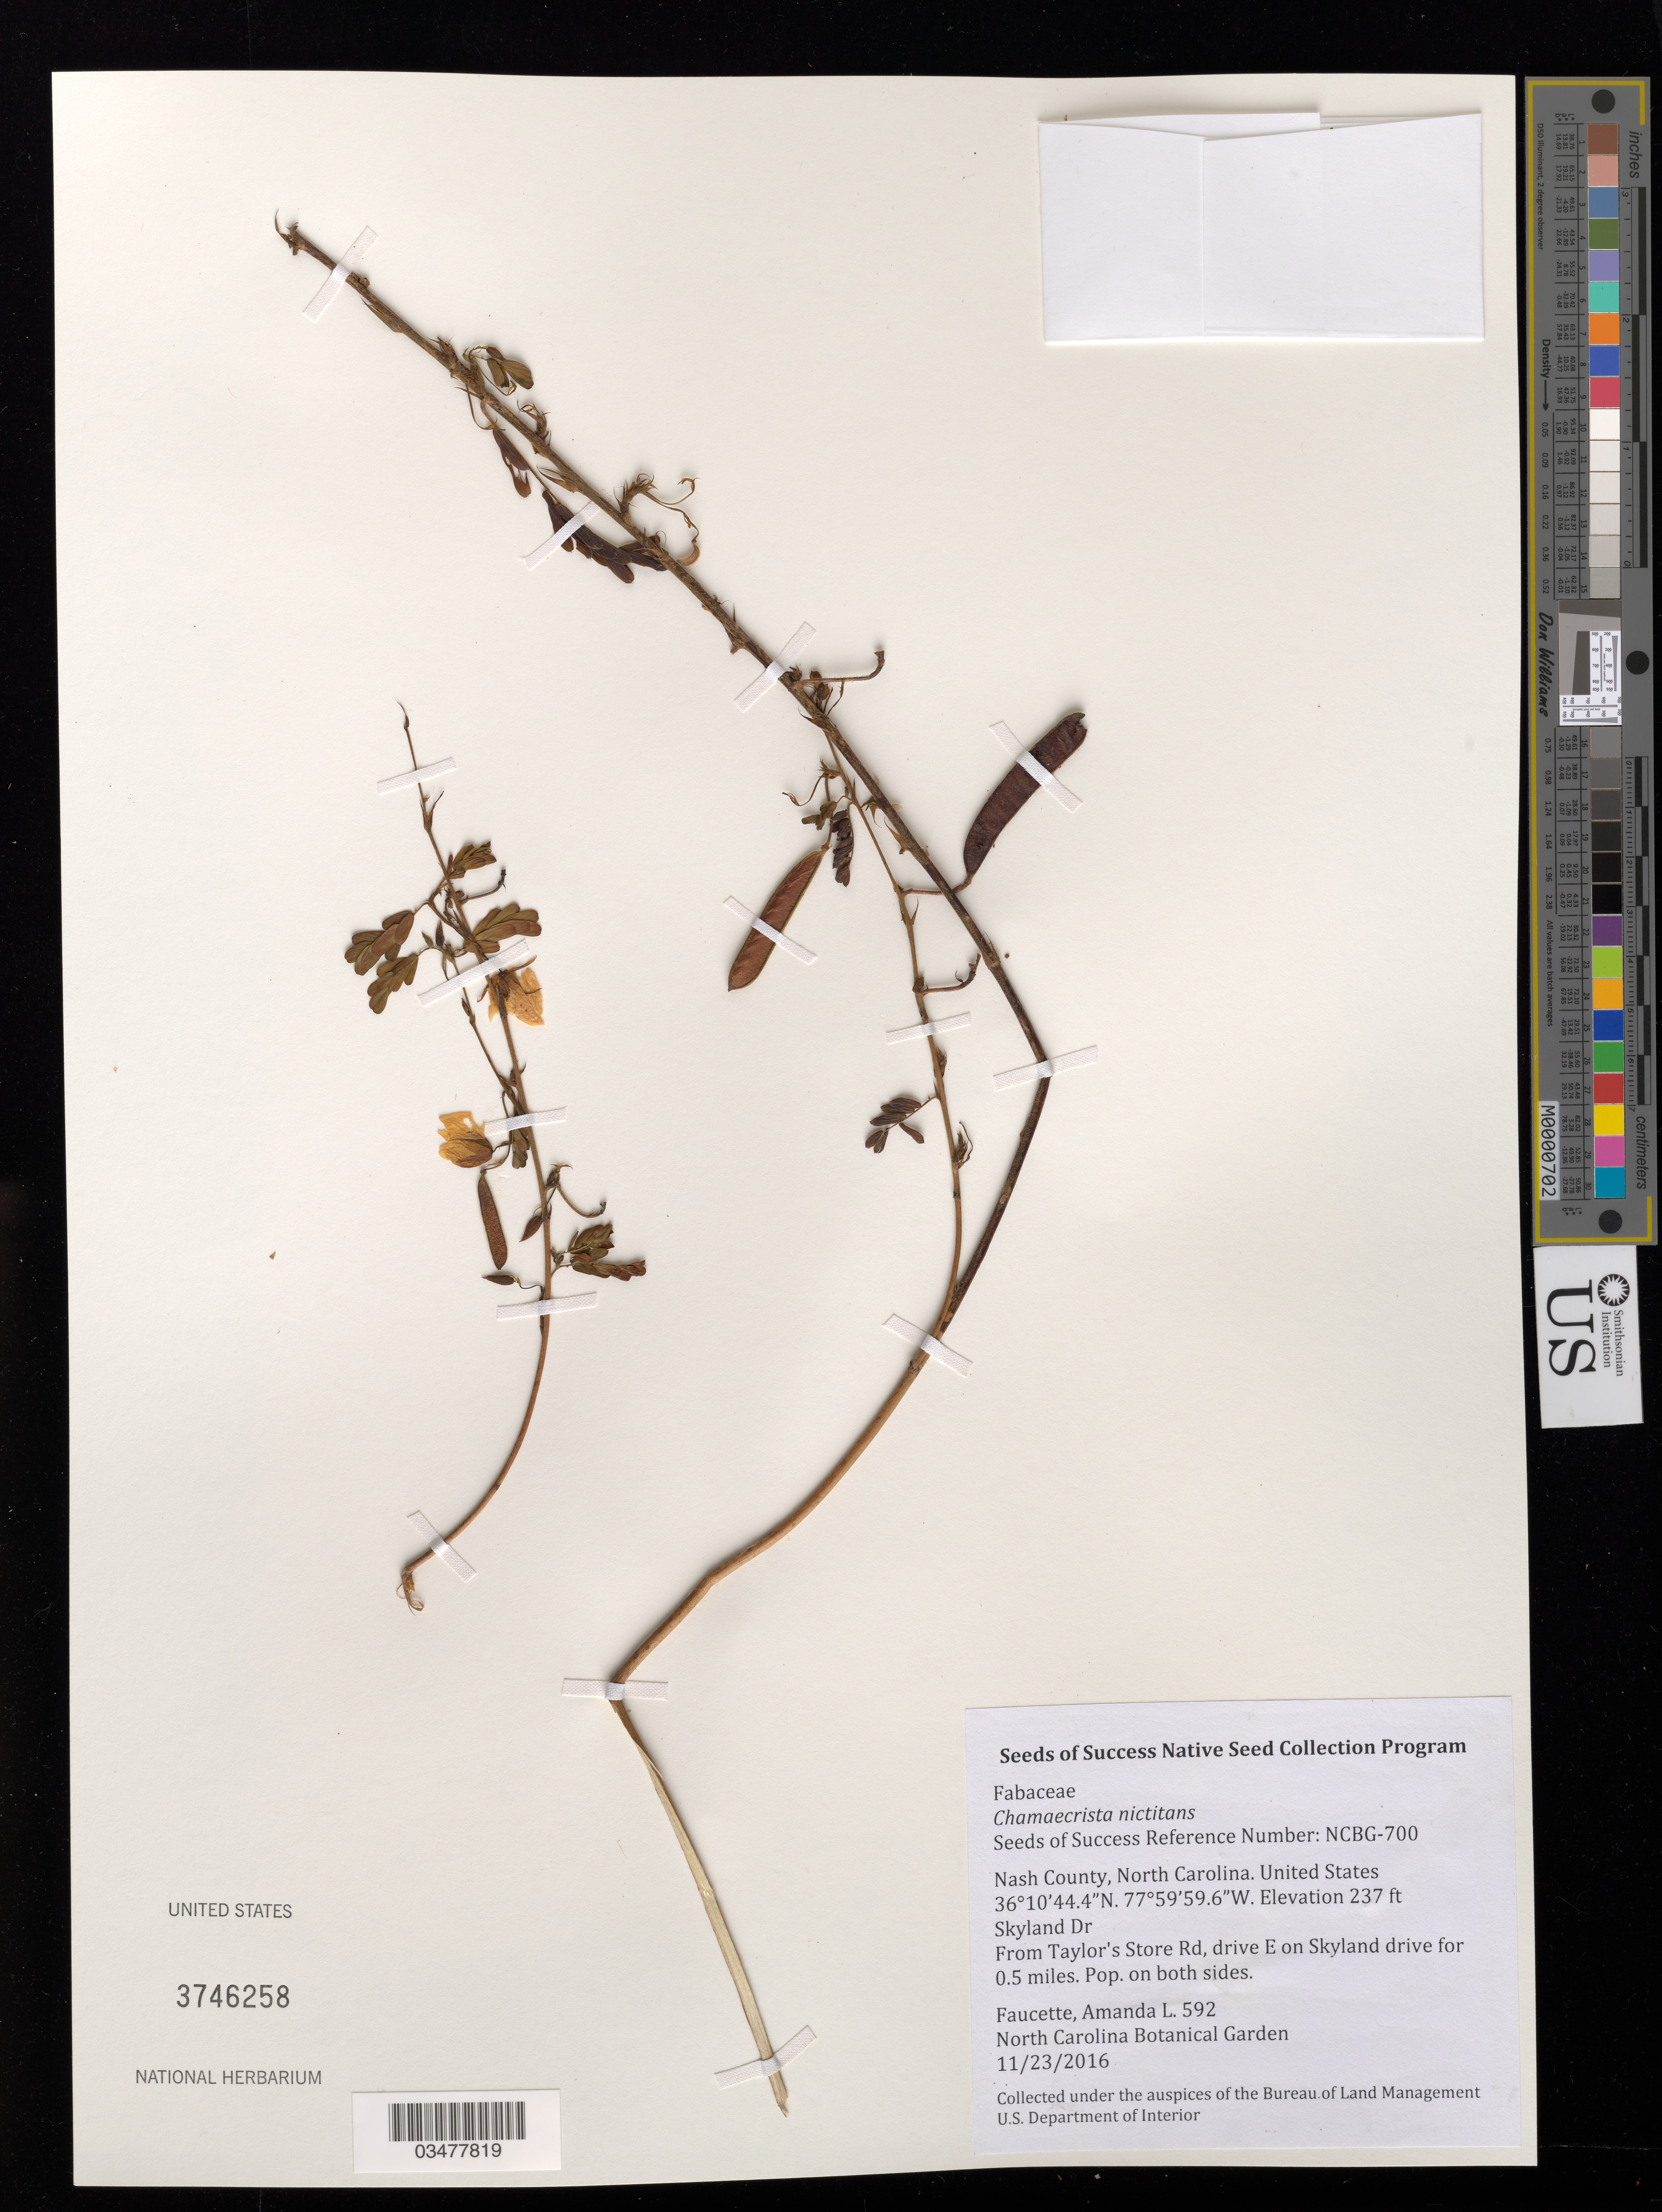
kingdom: Plantae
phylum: Tracheophyta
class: Magnoliopsida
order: Fabales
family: Fabaceae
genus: Chamaecrista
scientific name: Chamaecrista nictitans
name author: (L.) Moench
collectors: A. Faucette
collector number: NCBG-700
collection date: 2016-11-23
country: United States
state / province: North Carolina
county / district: Nash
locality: Skyland Dr.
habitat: Roadside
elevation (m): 72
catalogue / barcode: US 3746258